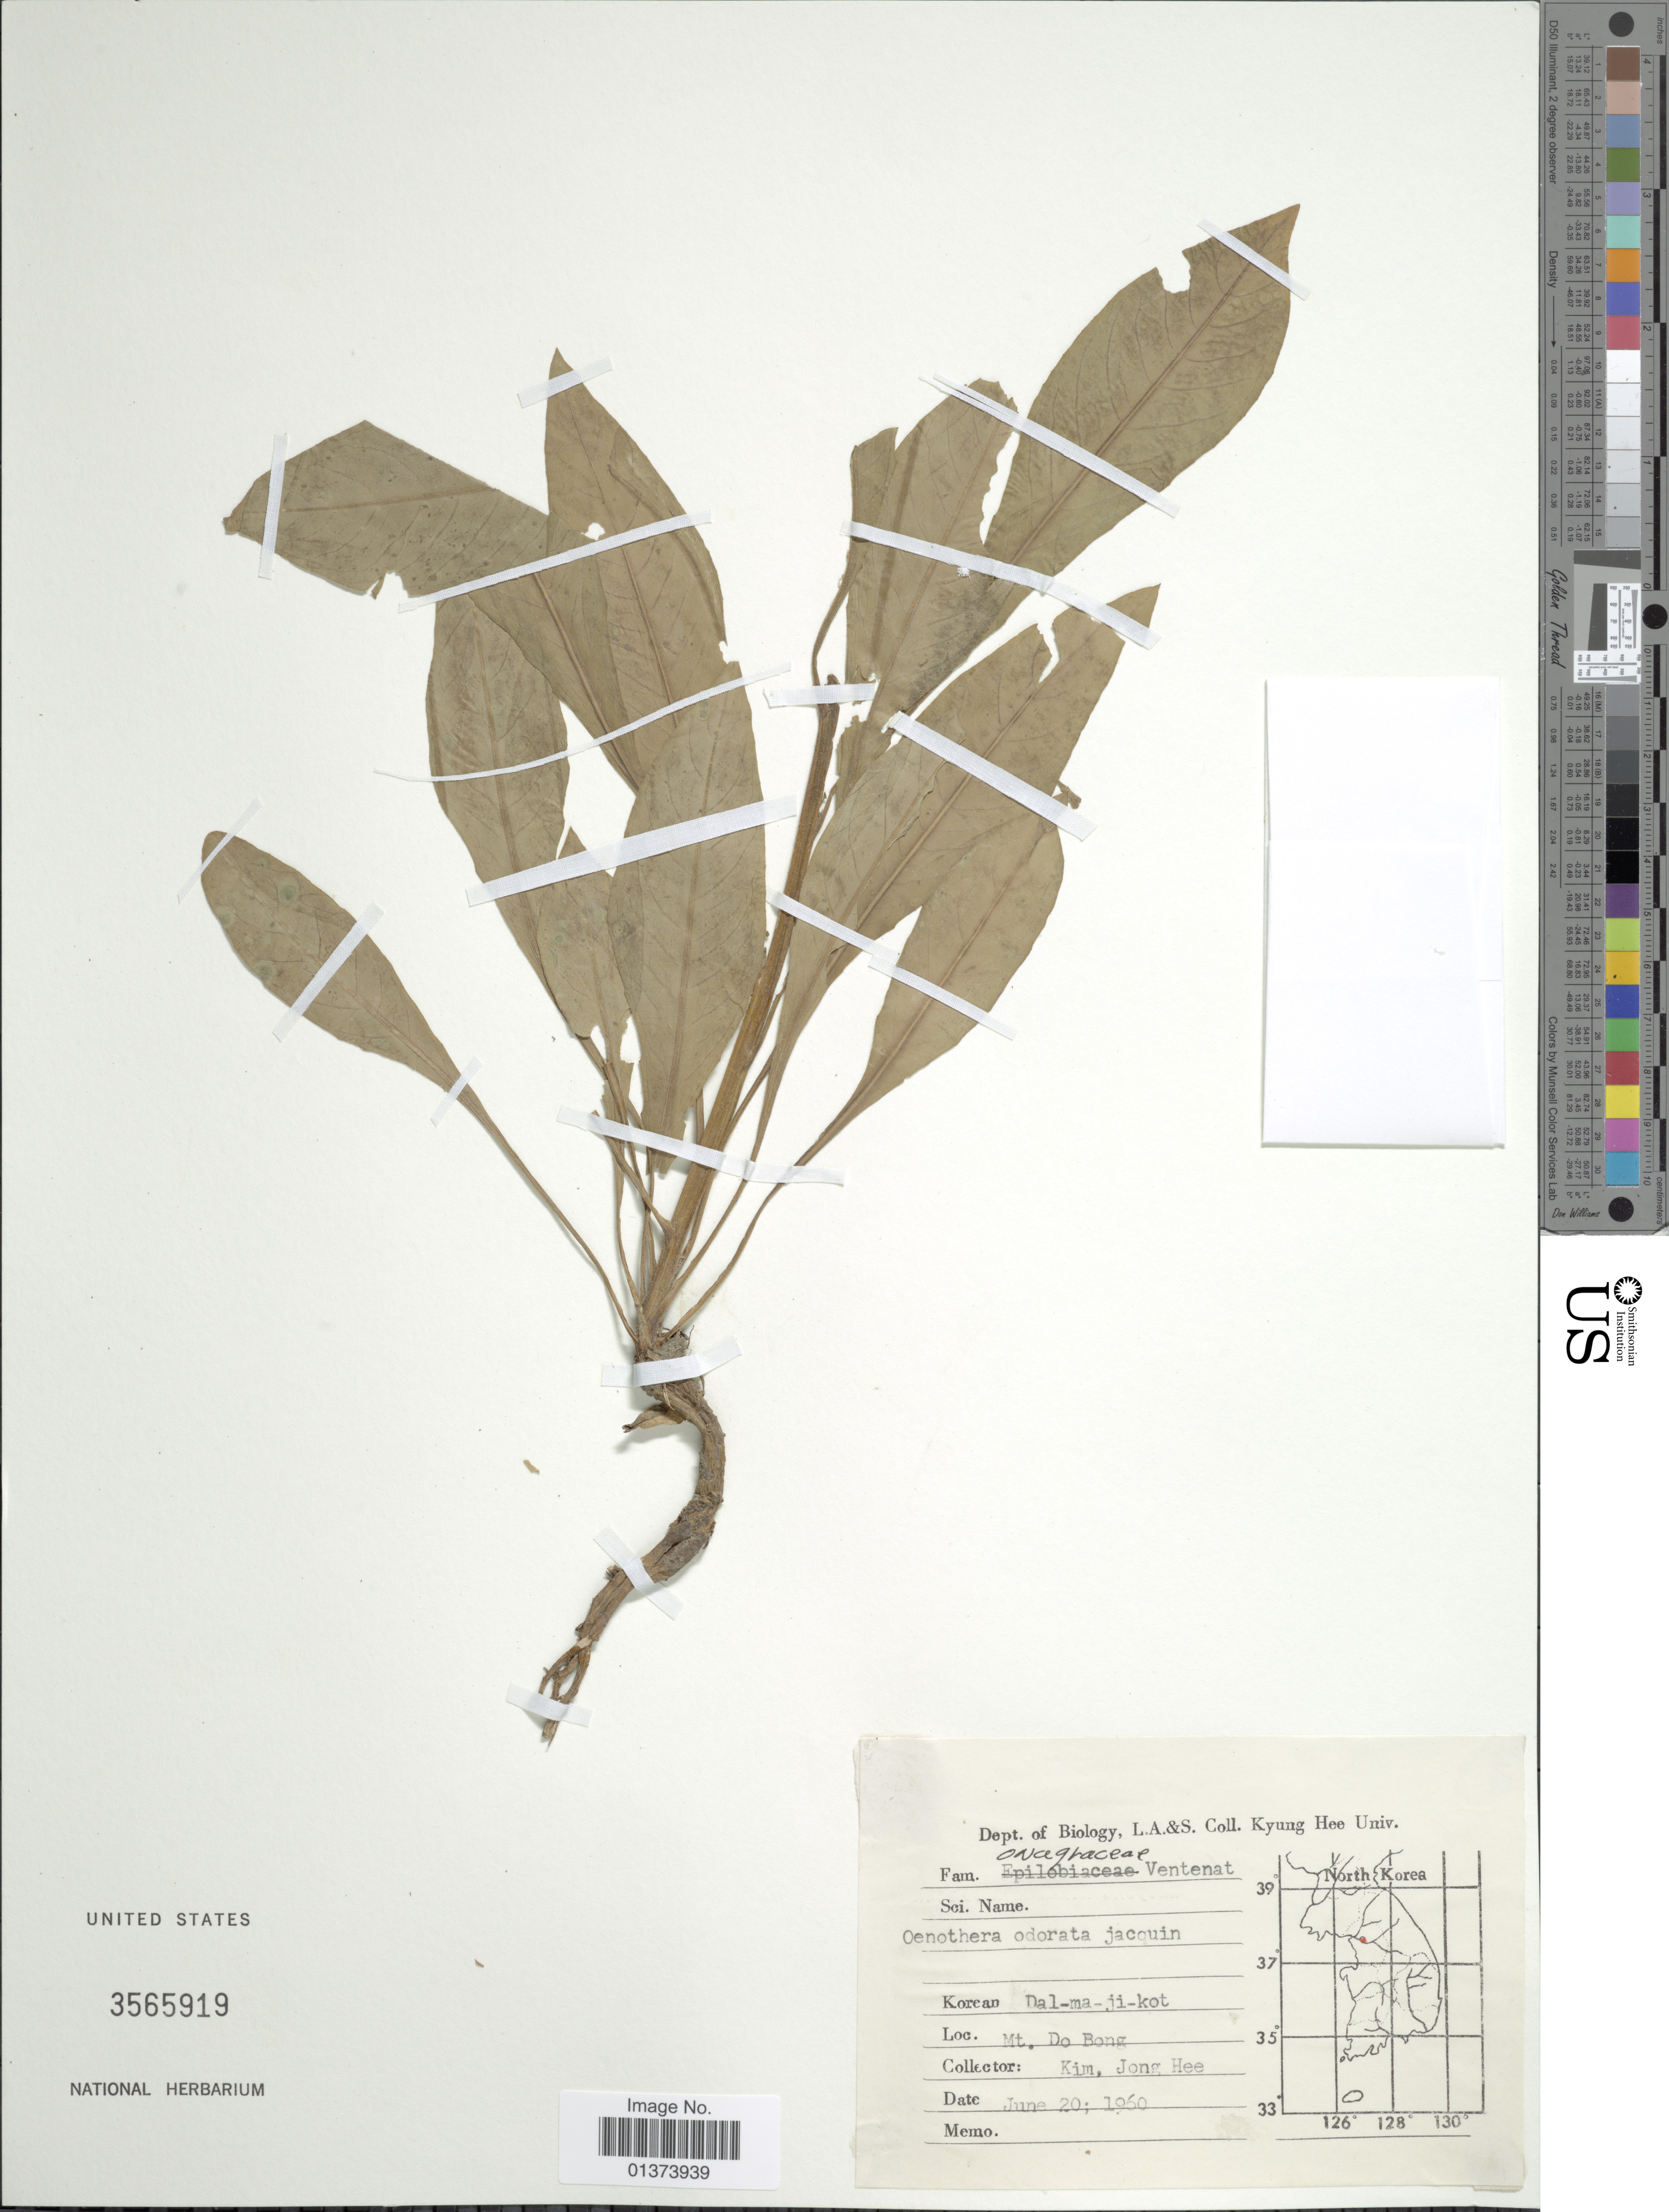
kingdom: Plantae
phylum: Tracheophyta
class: Magnoliopsida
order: Myrtales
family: Onagraceae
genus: Oenothera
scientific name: Oenothera odorata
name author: Jacq.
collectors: J. Kim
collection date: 1960-06-20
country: South Korea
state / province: Gyeonggi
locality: Mt. Do Bong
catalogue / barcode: US 3565919